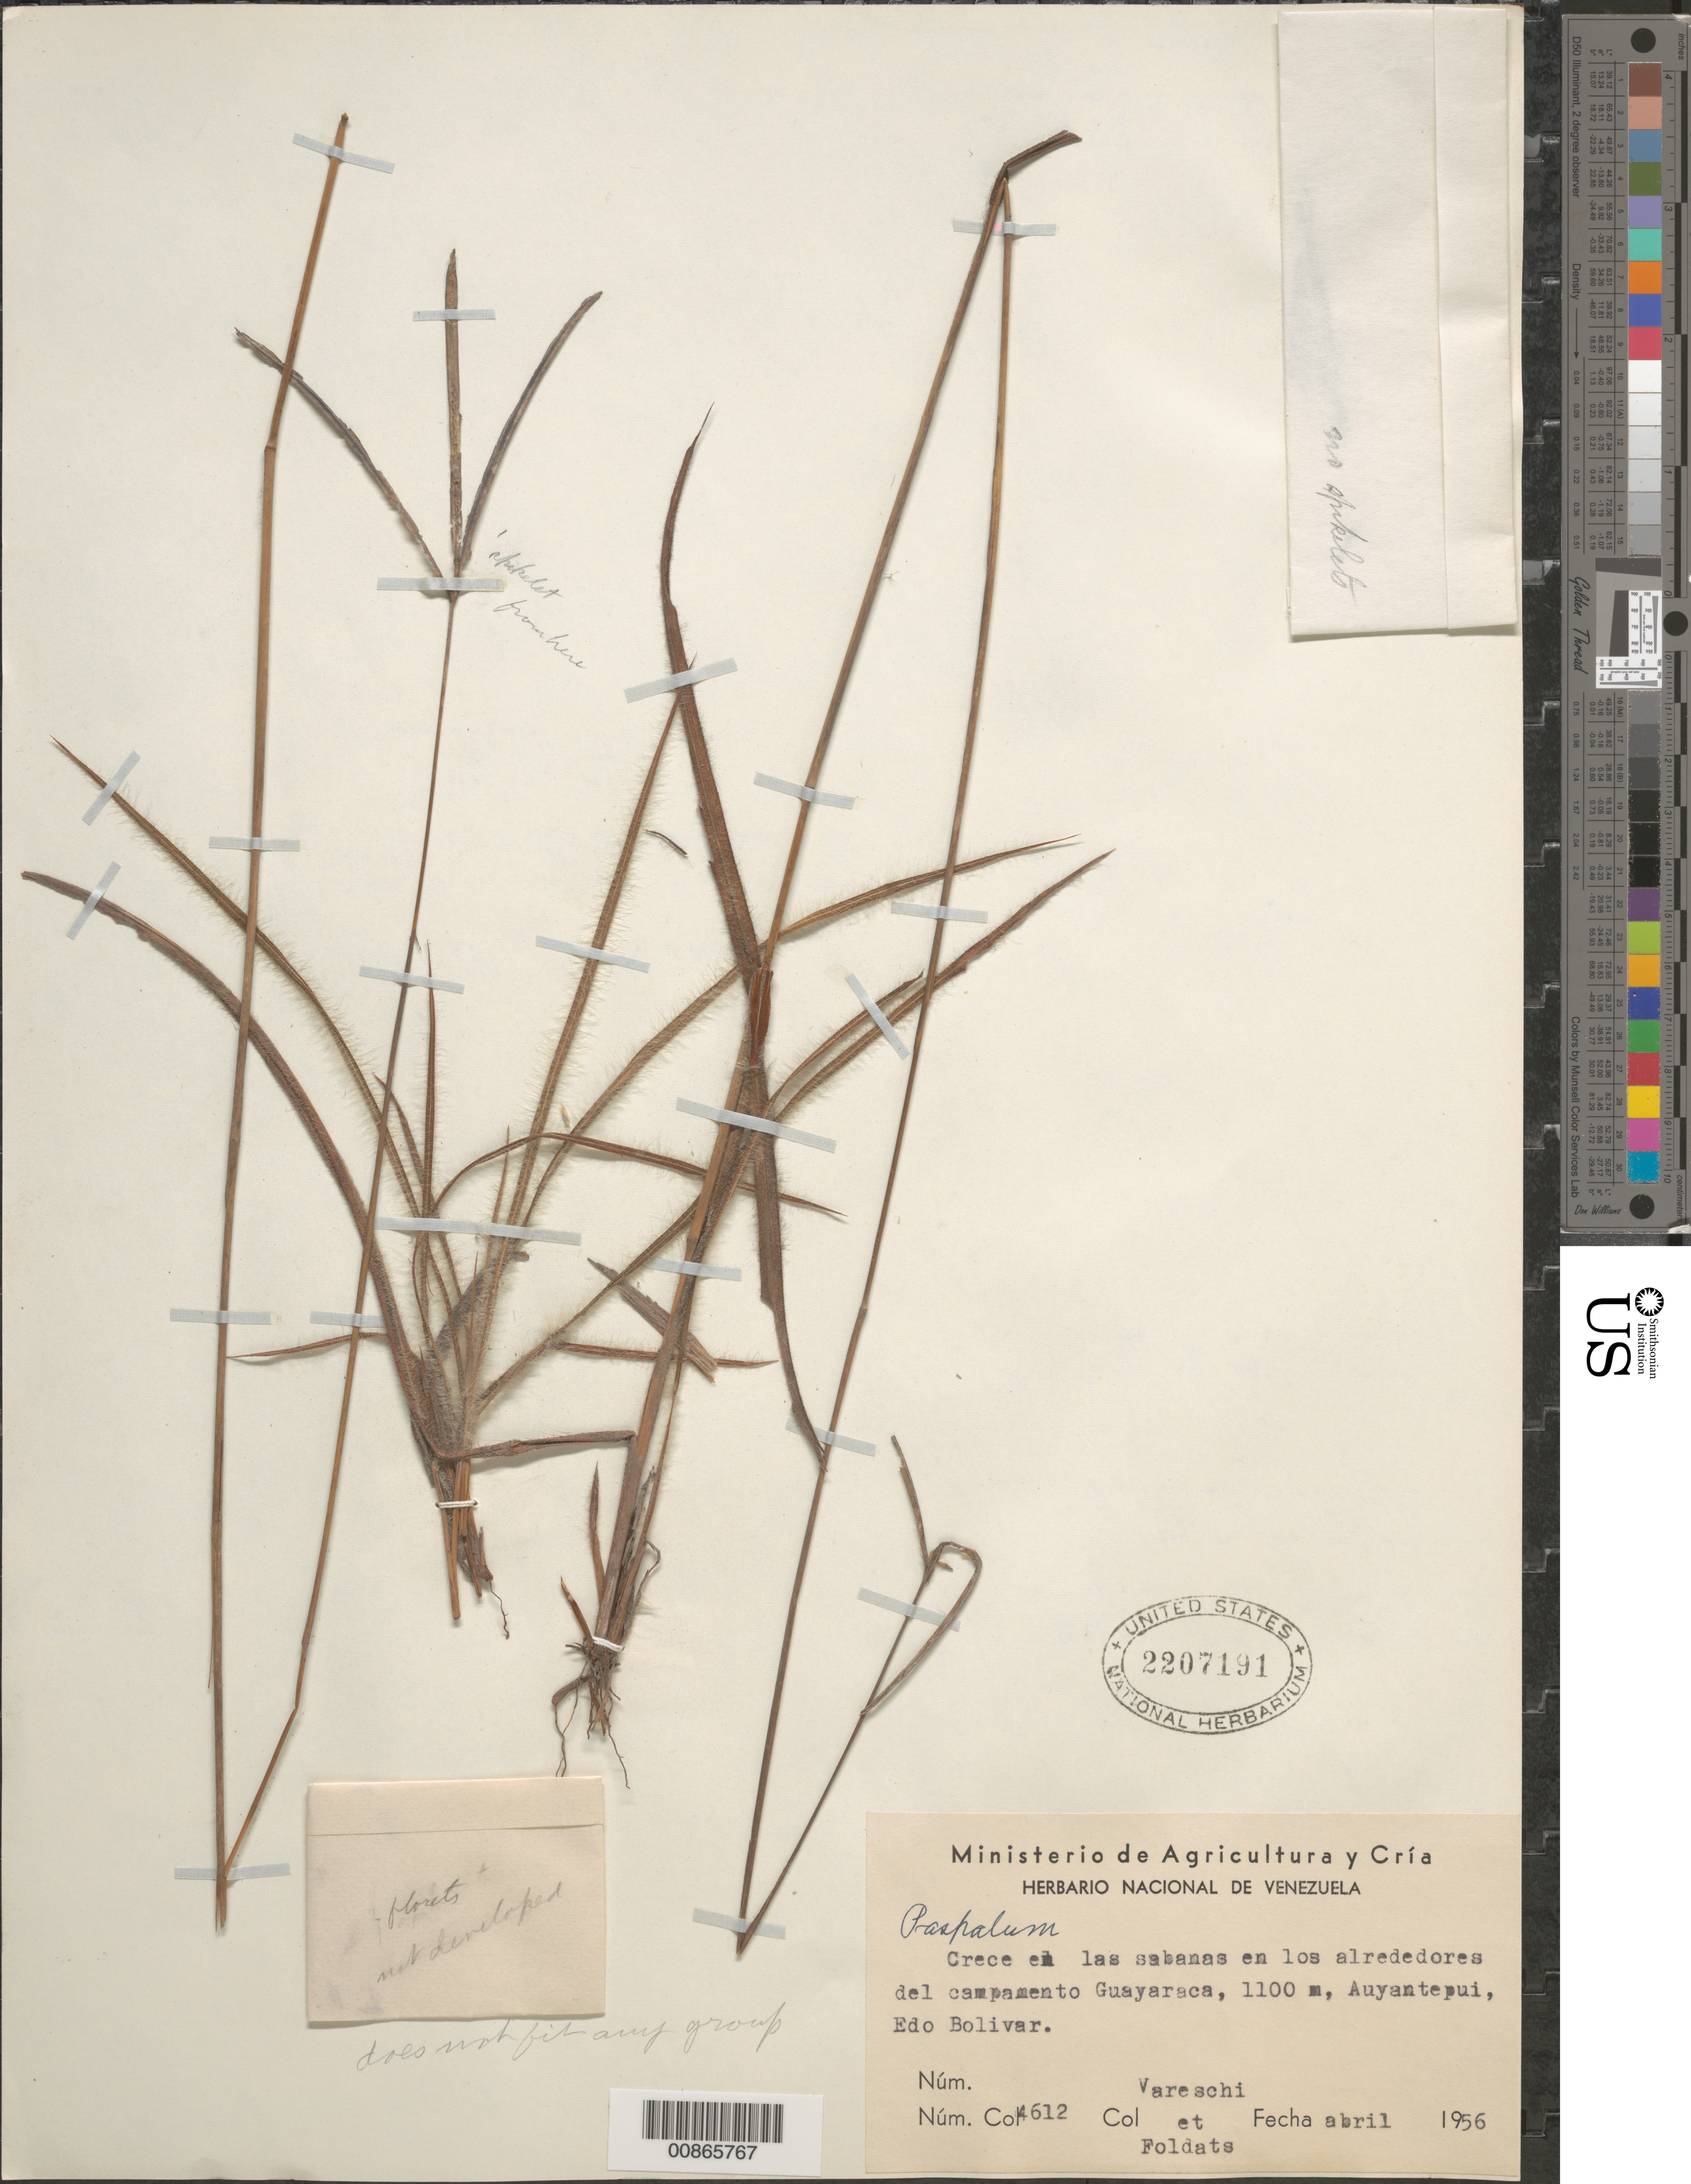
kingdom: Plantae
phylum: Tracheophyta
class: Liliopsida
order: Poales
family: Poaceae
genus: Paspalum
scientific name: Paspalum sp.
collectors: V. Vareschi & E. Foldats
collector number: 4612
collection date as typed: Apr-56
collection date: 1956-04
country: Venezuela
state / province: Bolívar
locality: Auyan-tepuí, campamento Guayaraca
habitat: Crece en las sabanas en los alrededores del campamento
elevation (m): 1100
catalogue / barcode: US 2207191